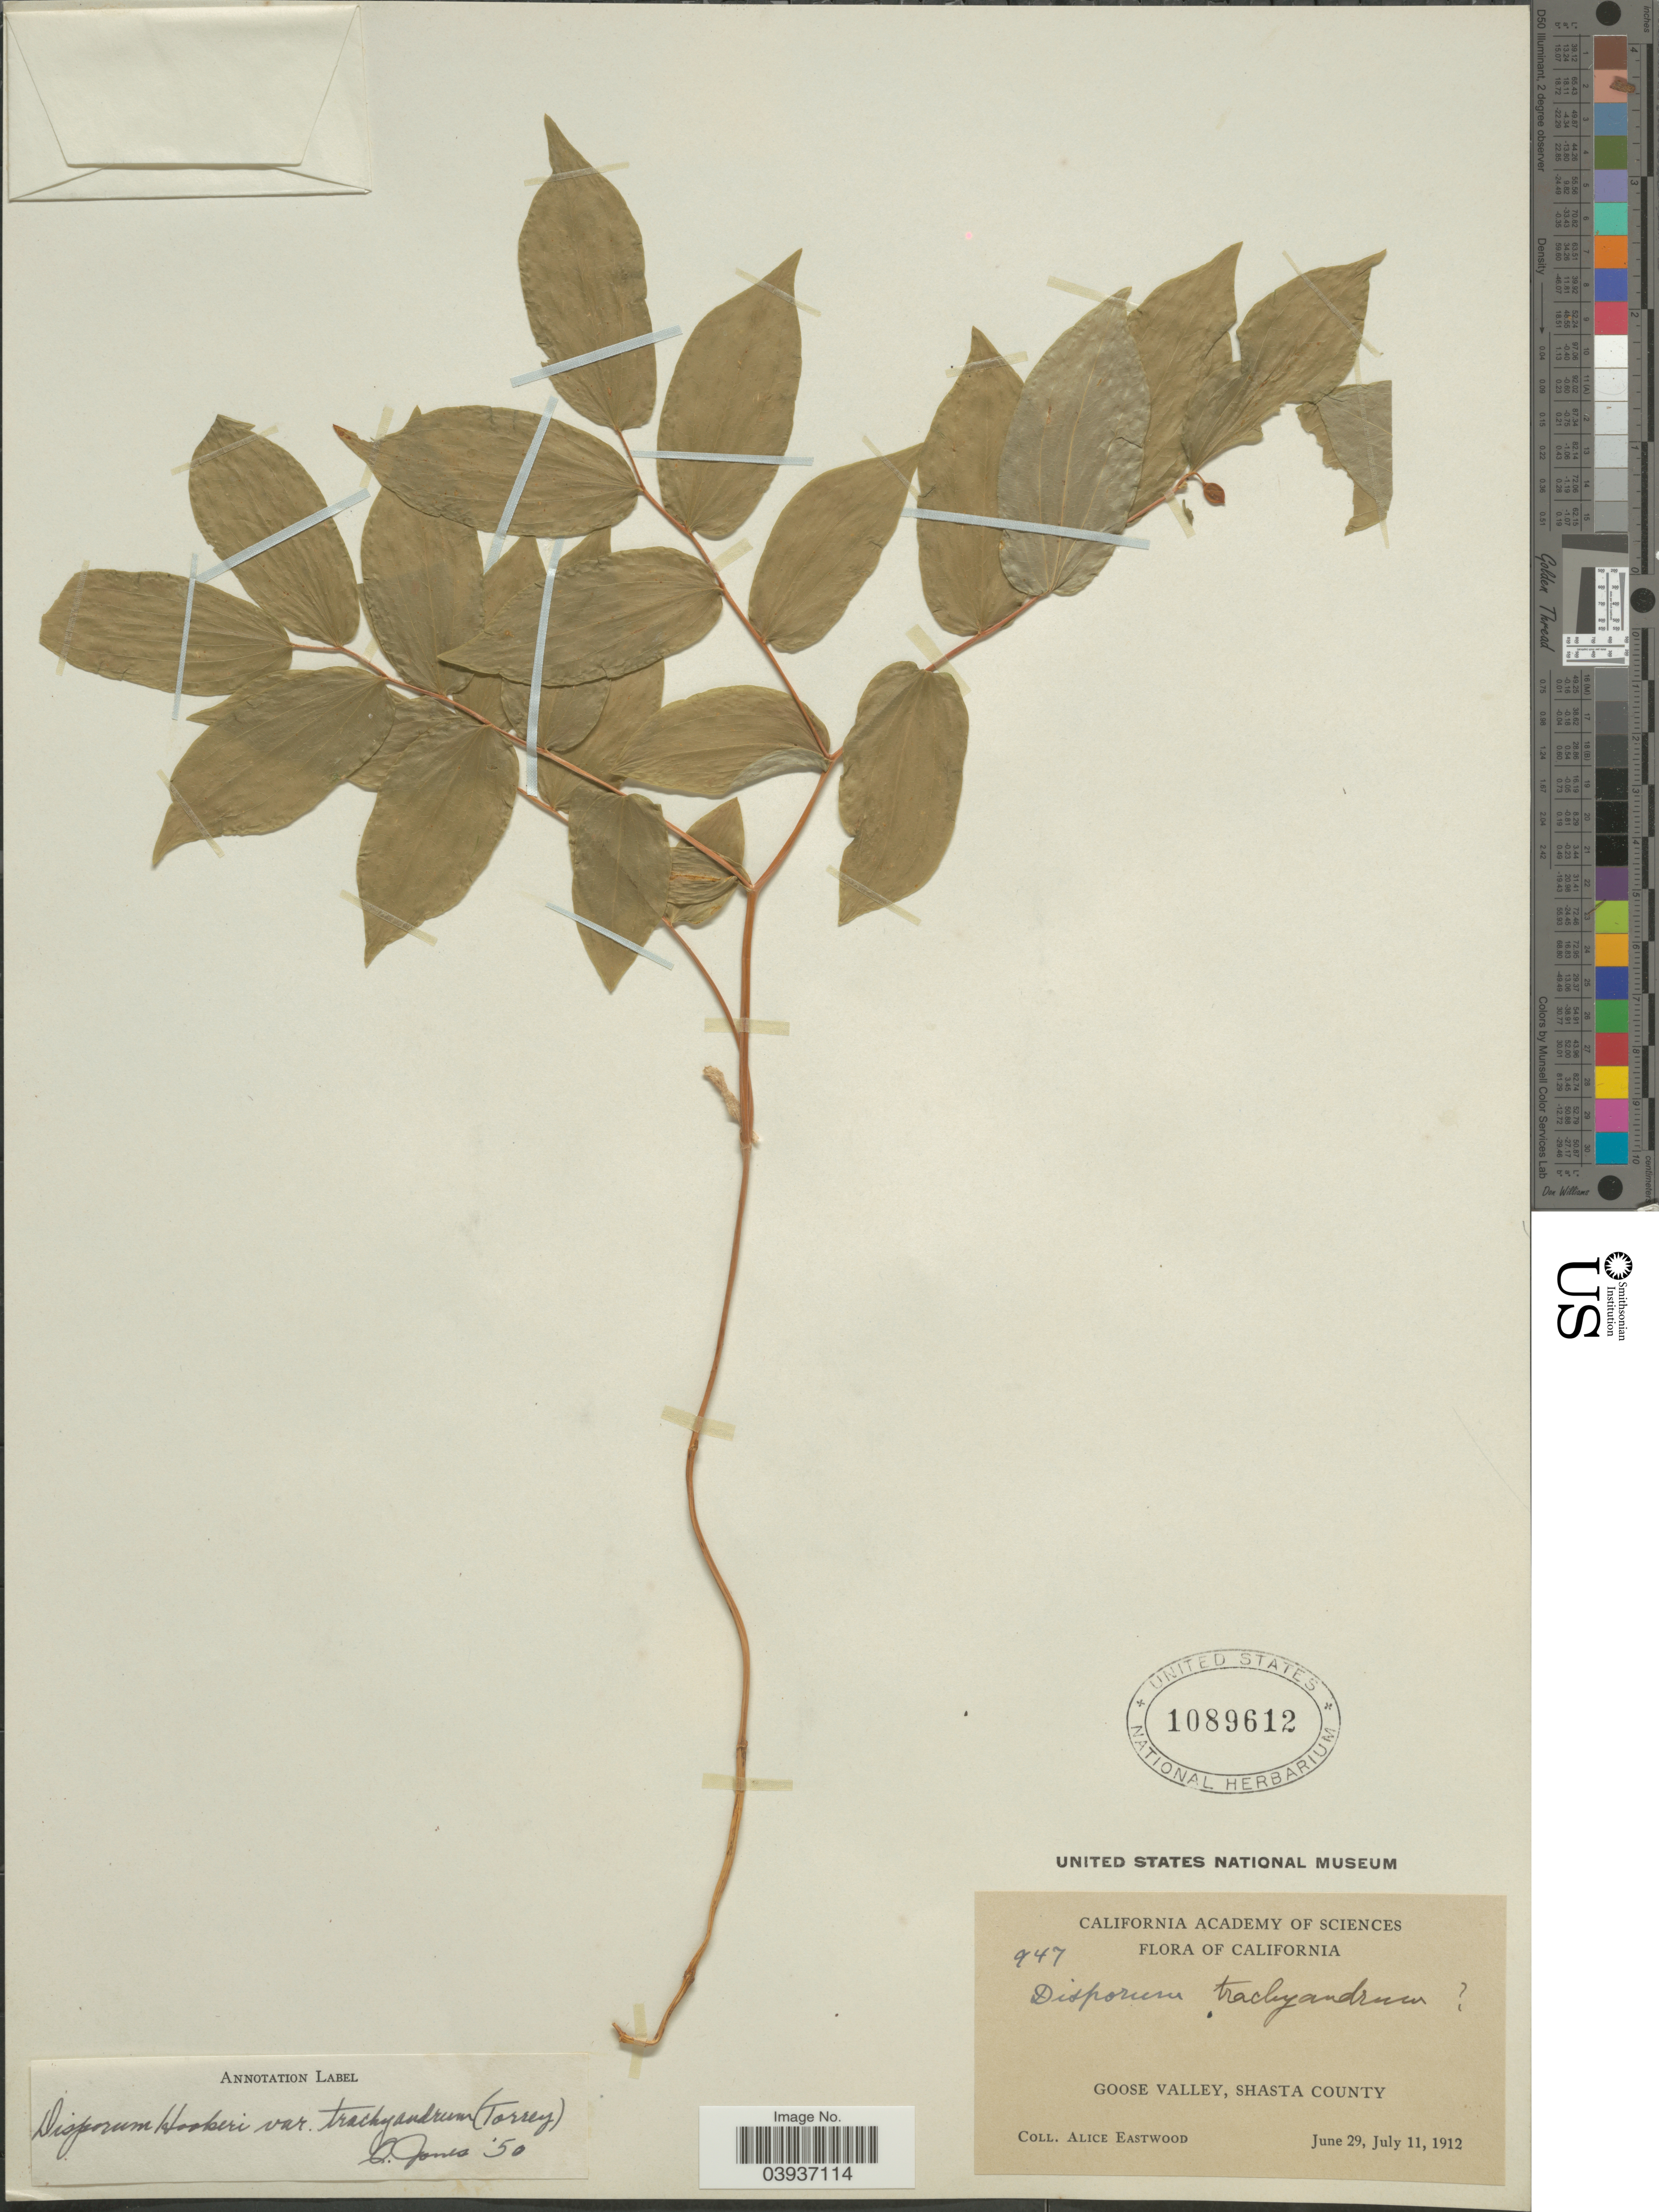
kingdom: Plantae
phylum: Tracheophyta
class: Liliopsida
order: Liliales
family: Colchicaceae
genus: Disporum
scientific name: Disporum hookeri var. trachyandrum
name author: (Torr.) Q. Jones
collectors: A. Eastwood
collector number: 947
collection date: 1912-06-29/1912-07-11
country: United States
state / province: California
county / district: Shasta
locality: Goose Valley, Shasta County.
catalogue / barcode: US 1089612